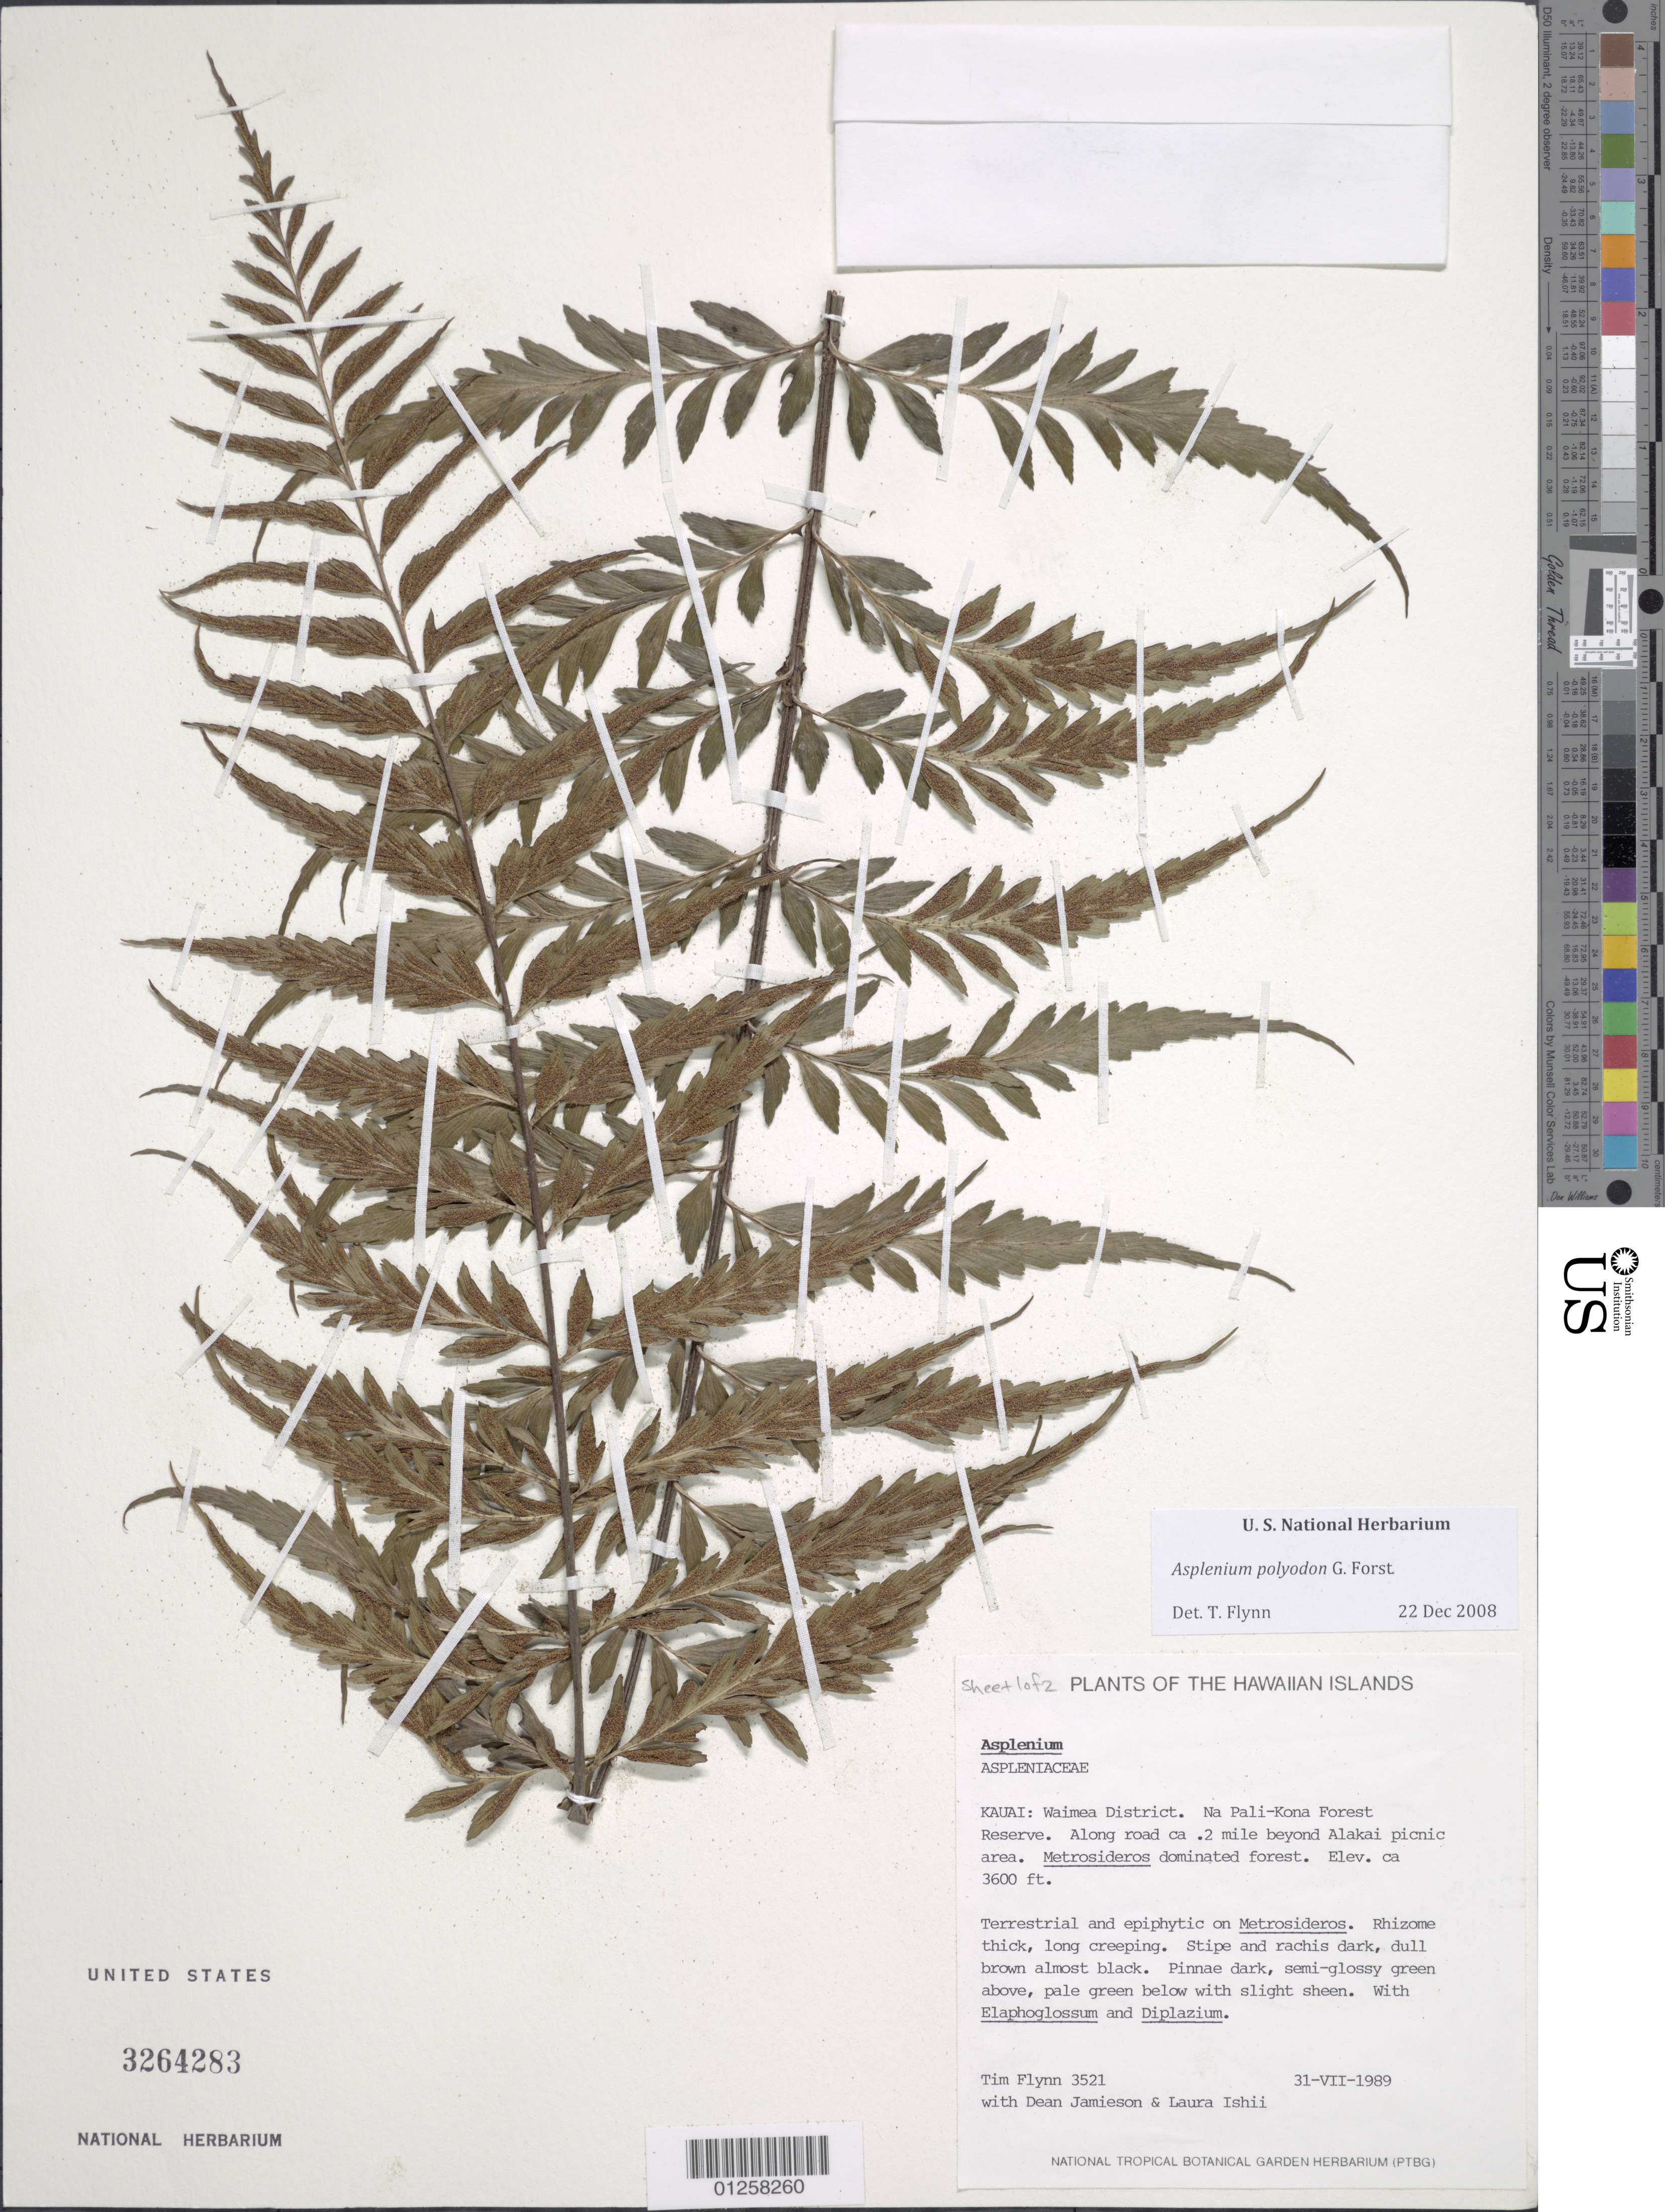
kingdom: Plantae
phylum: Tracheophyta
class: Polypodiopsida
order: Polypodiales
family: Aspleniaceae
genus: Asplenium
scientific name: Asplenium polyodon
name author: G. Forst.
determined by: Flynn, T.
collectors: T. W. Flynn, D. Jamieson & L. Ishii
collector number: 3521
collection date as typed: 31 Jul 1989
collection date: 1989-07-31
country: United States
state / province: Hawaii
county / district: Kauai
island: Kaua'i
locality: Waimea District. Na Pali-Kona Forest Reserve, along road ca. .2 mile beyond Alakai picnic area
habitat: Forest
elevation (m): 1097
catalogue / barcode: US 3264283